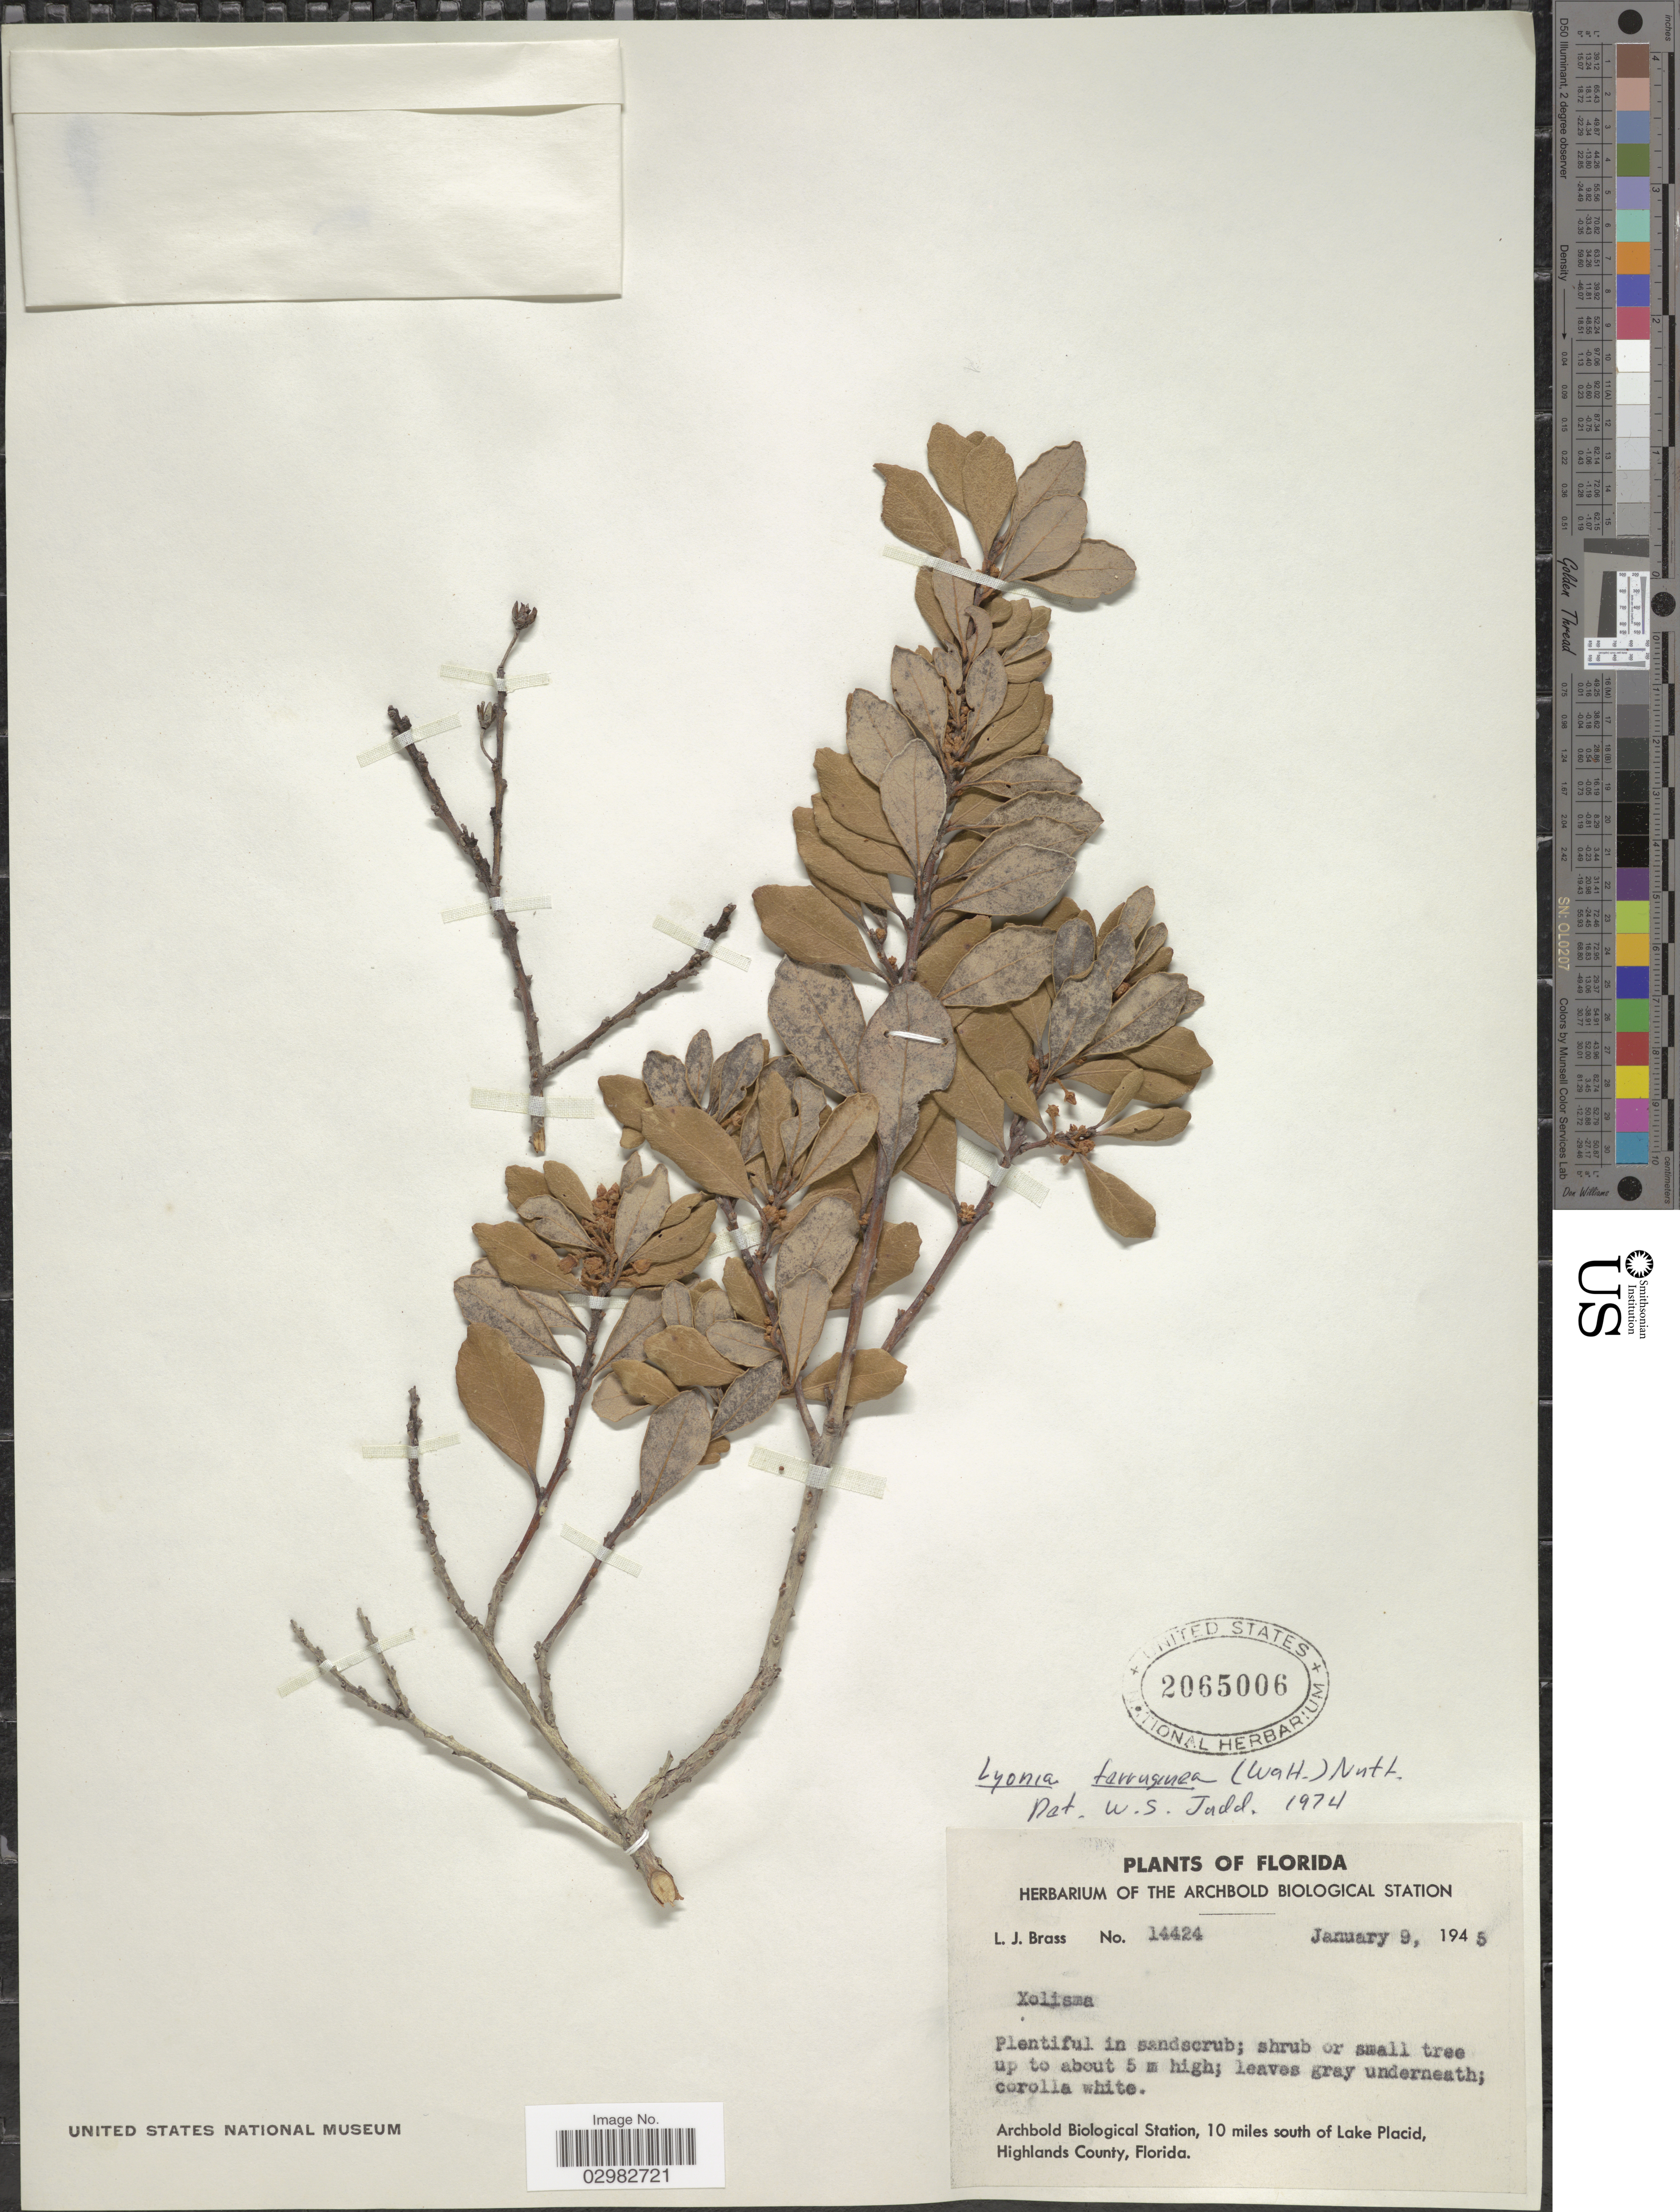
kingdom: Plantae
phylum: Tracheophyta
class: Magnoliopsida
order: Ericales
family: Ericaceae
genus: Lyonia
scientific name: Lyonia ferruginea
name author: (Walter) Nutt.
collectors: L. J. Brass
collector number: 14424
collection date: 1945-01-09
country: United States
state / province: Florida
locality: Archbold Biological Station, 10 miles south of Lake Placid, Highlands County.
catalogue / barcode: US 2065006